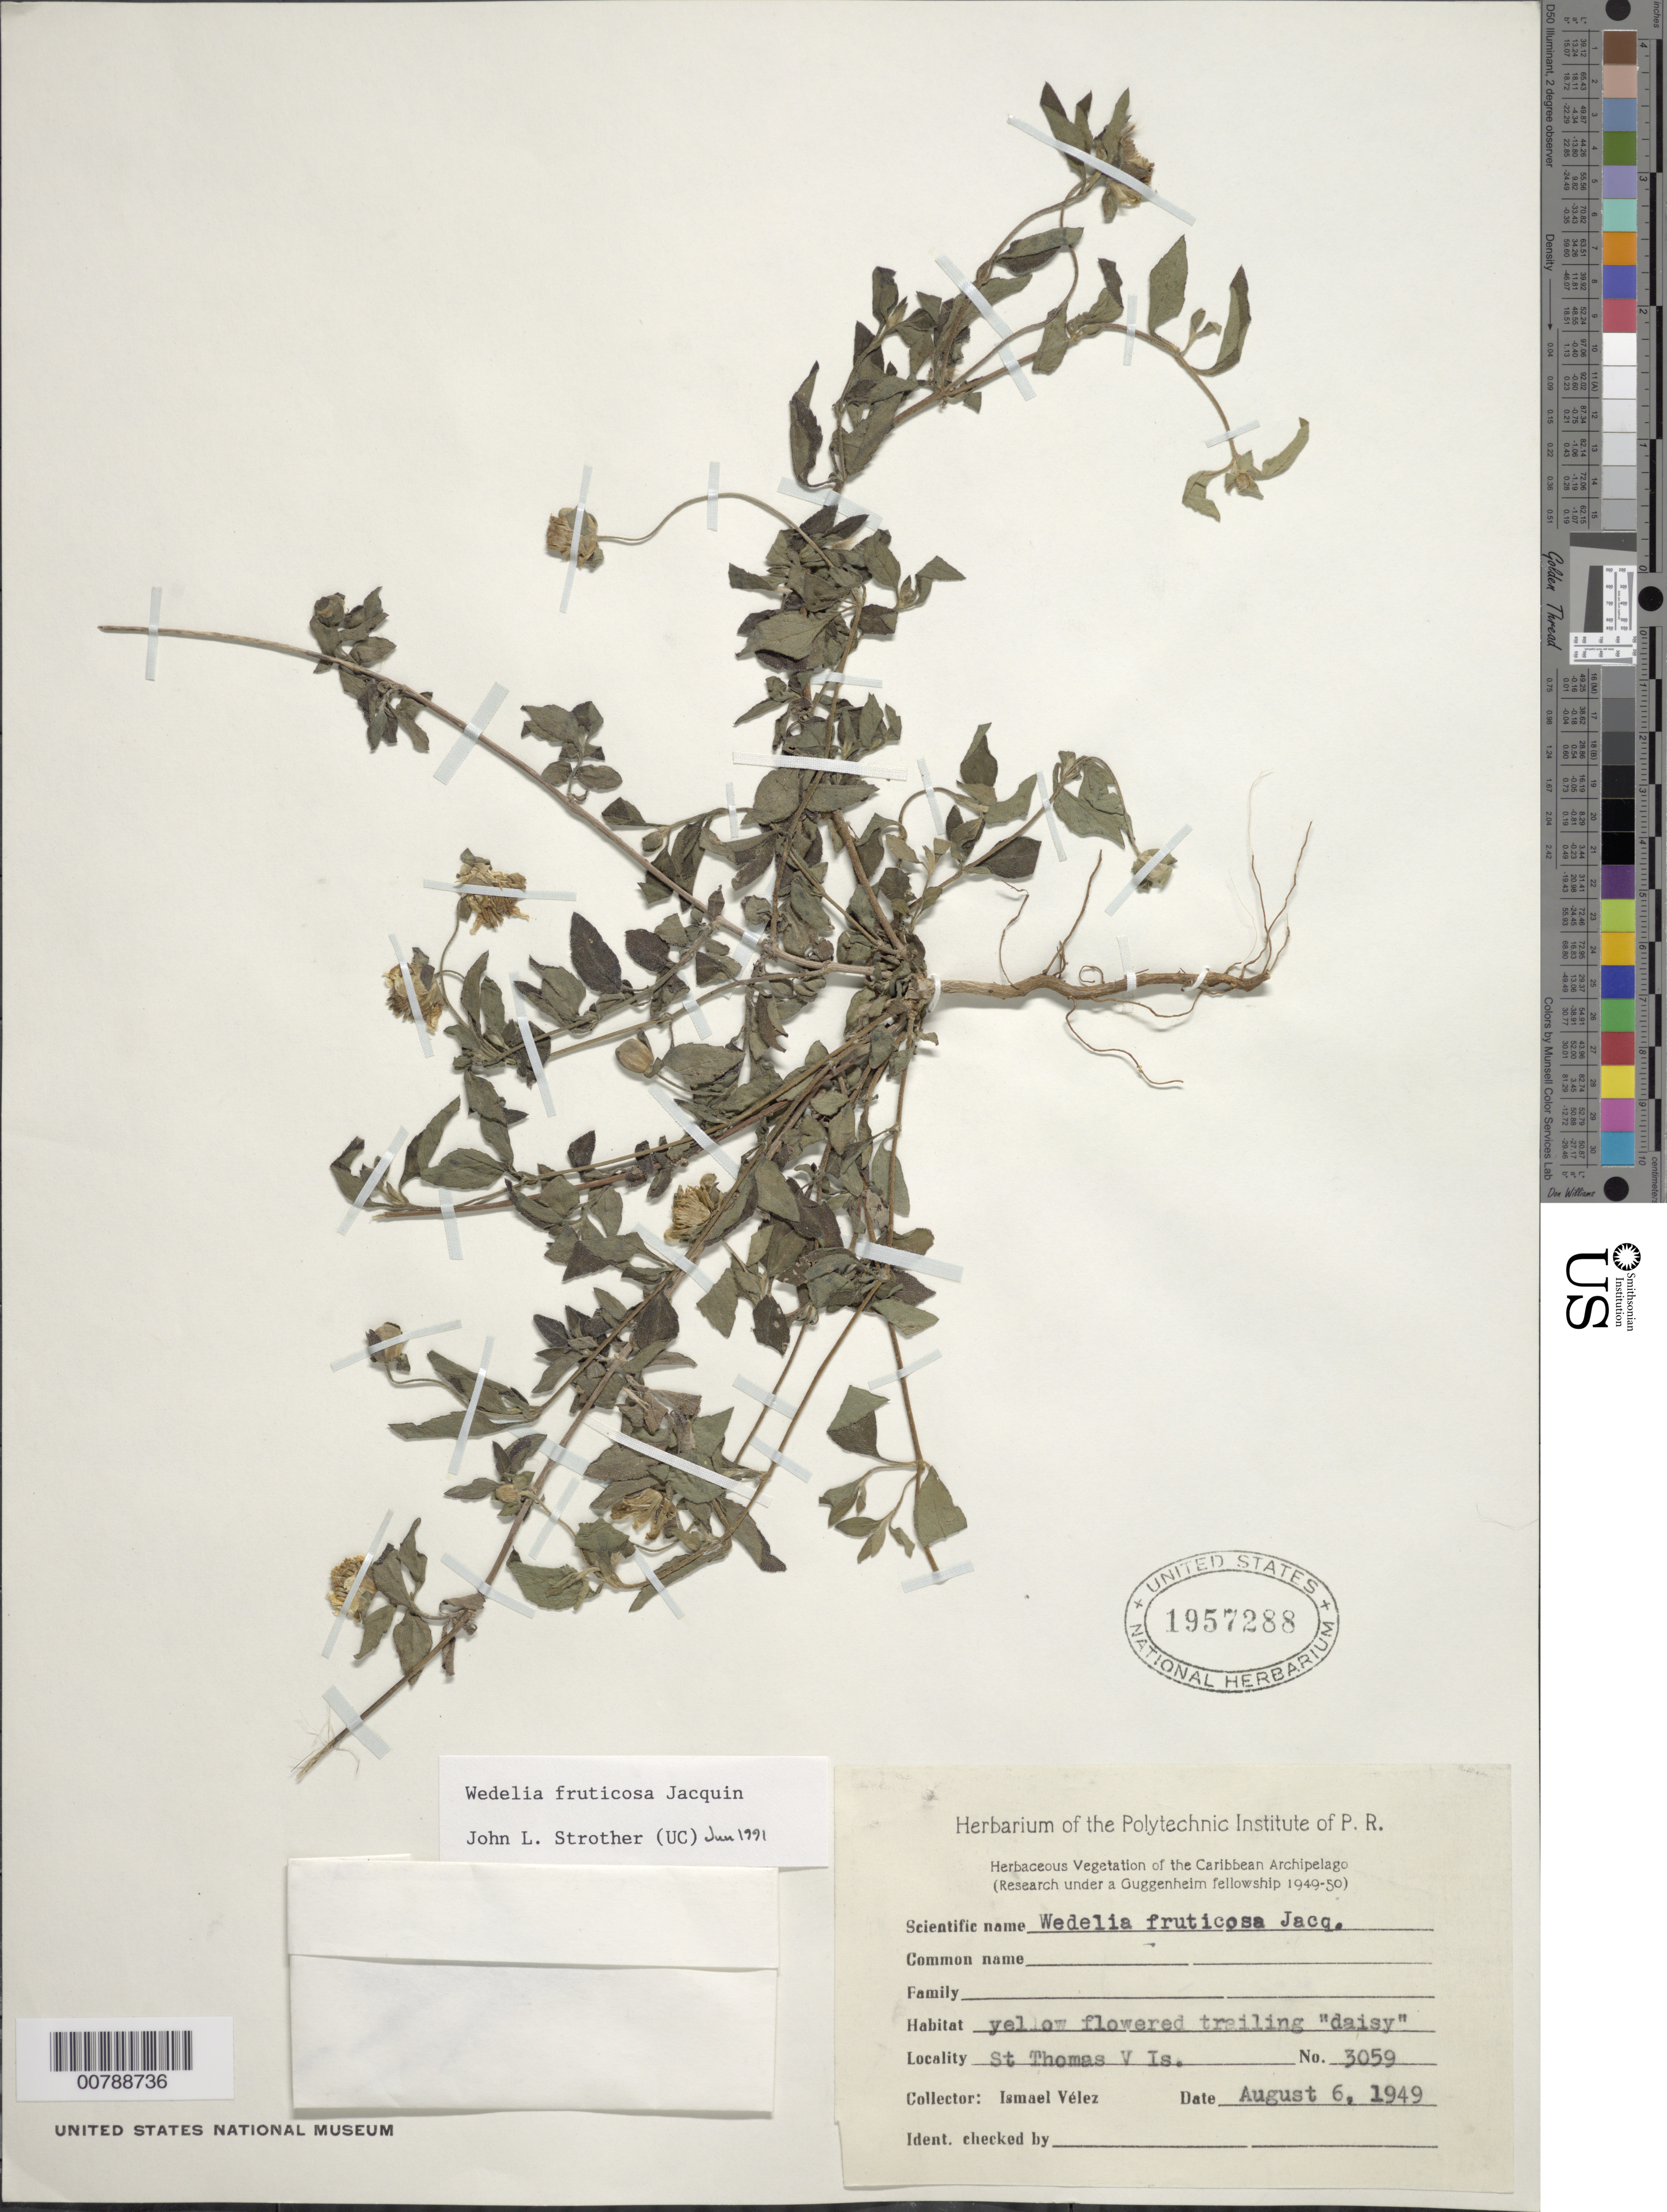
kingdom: Plantae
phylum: Tracheophyta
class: Magnoliopsida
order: Asterales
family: Asteraceae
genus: Wedelia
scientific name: Wedelia fruticosa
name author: Jacq.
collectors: I. Velez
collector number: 3059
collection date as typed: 06 Aug 1949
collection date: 1949-08-06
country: U.S. Virgin Islands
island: St. Thomas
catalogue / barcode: US 1957288